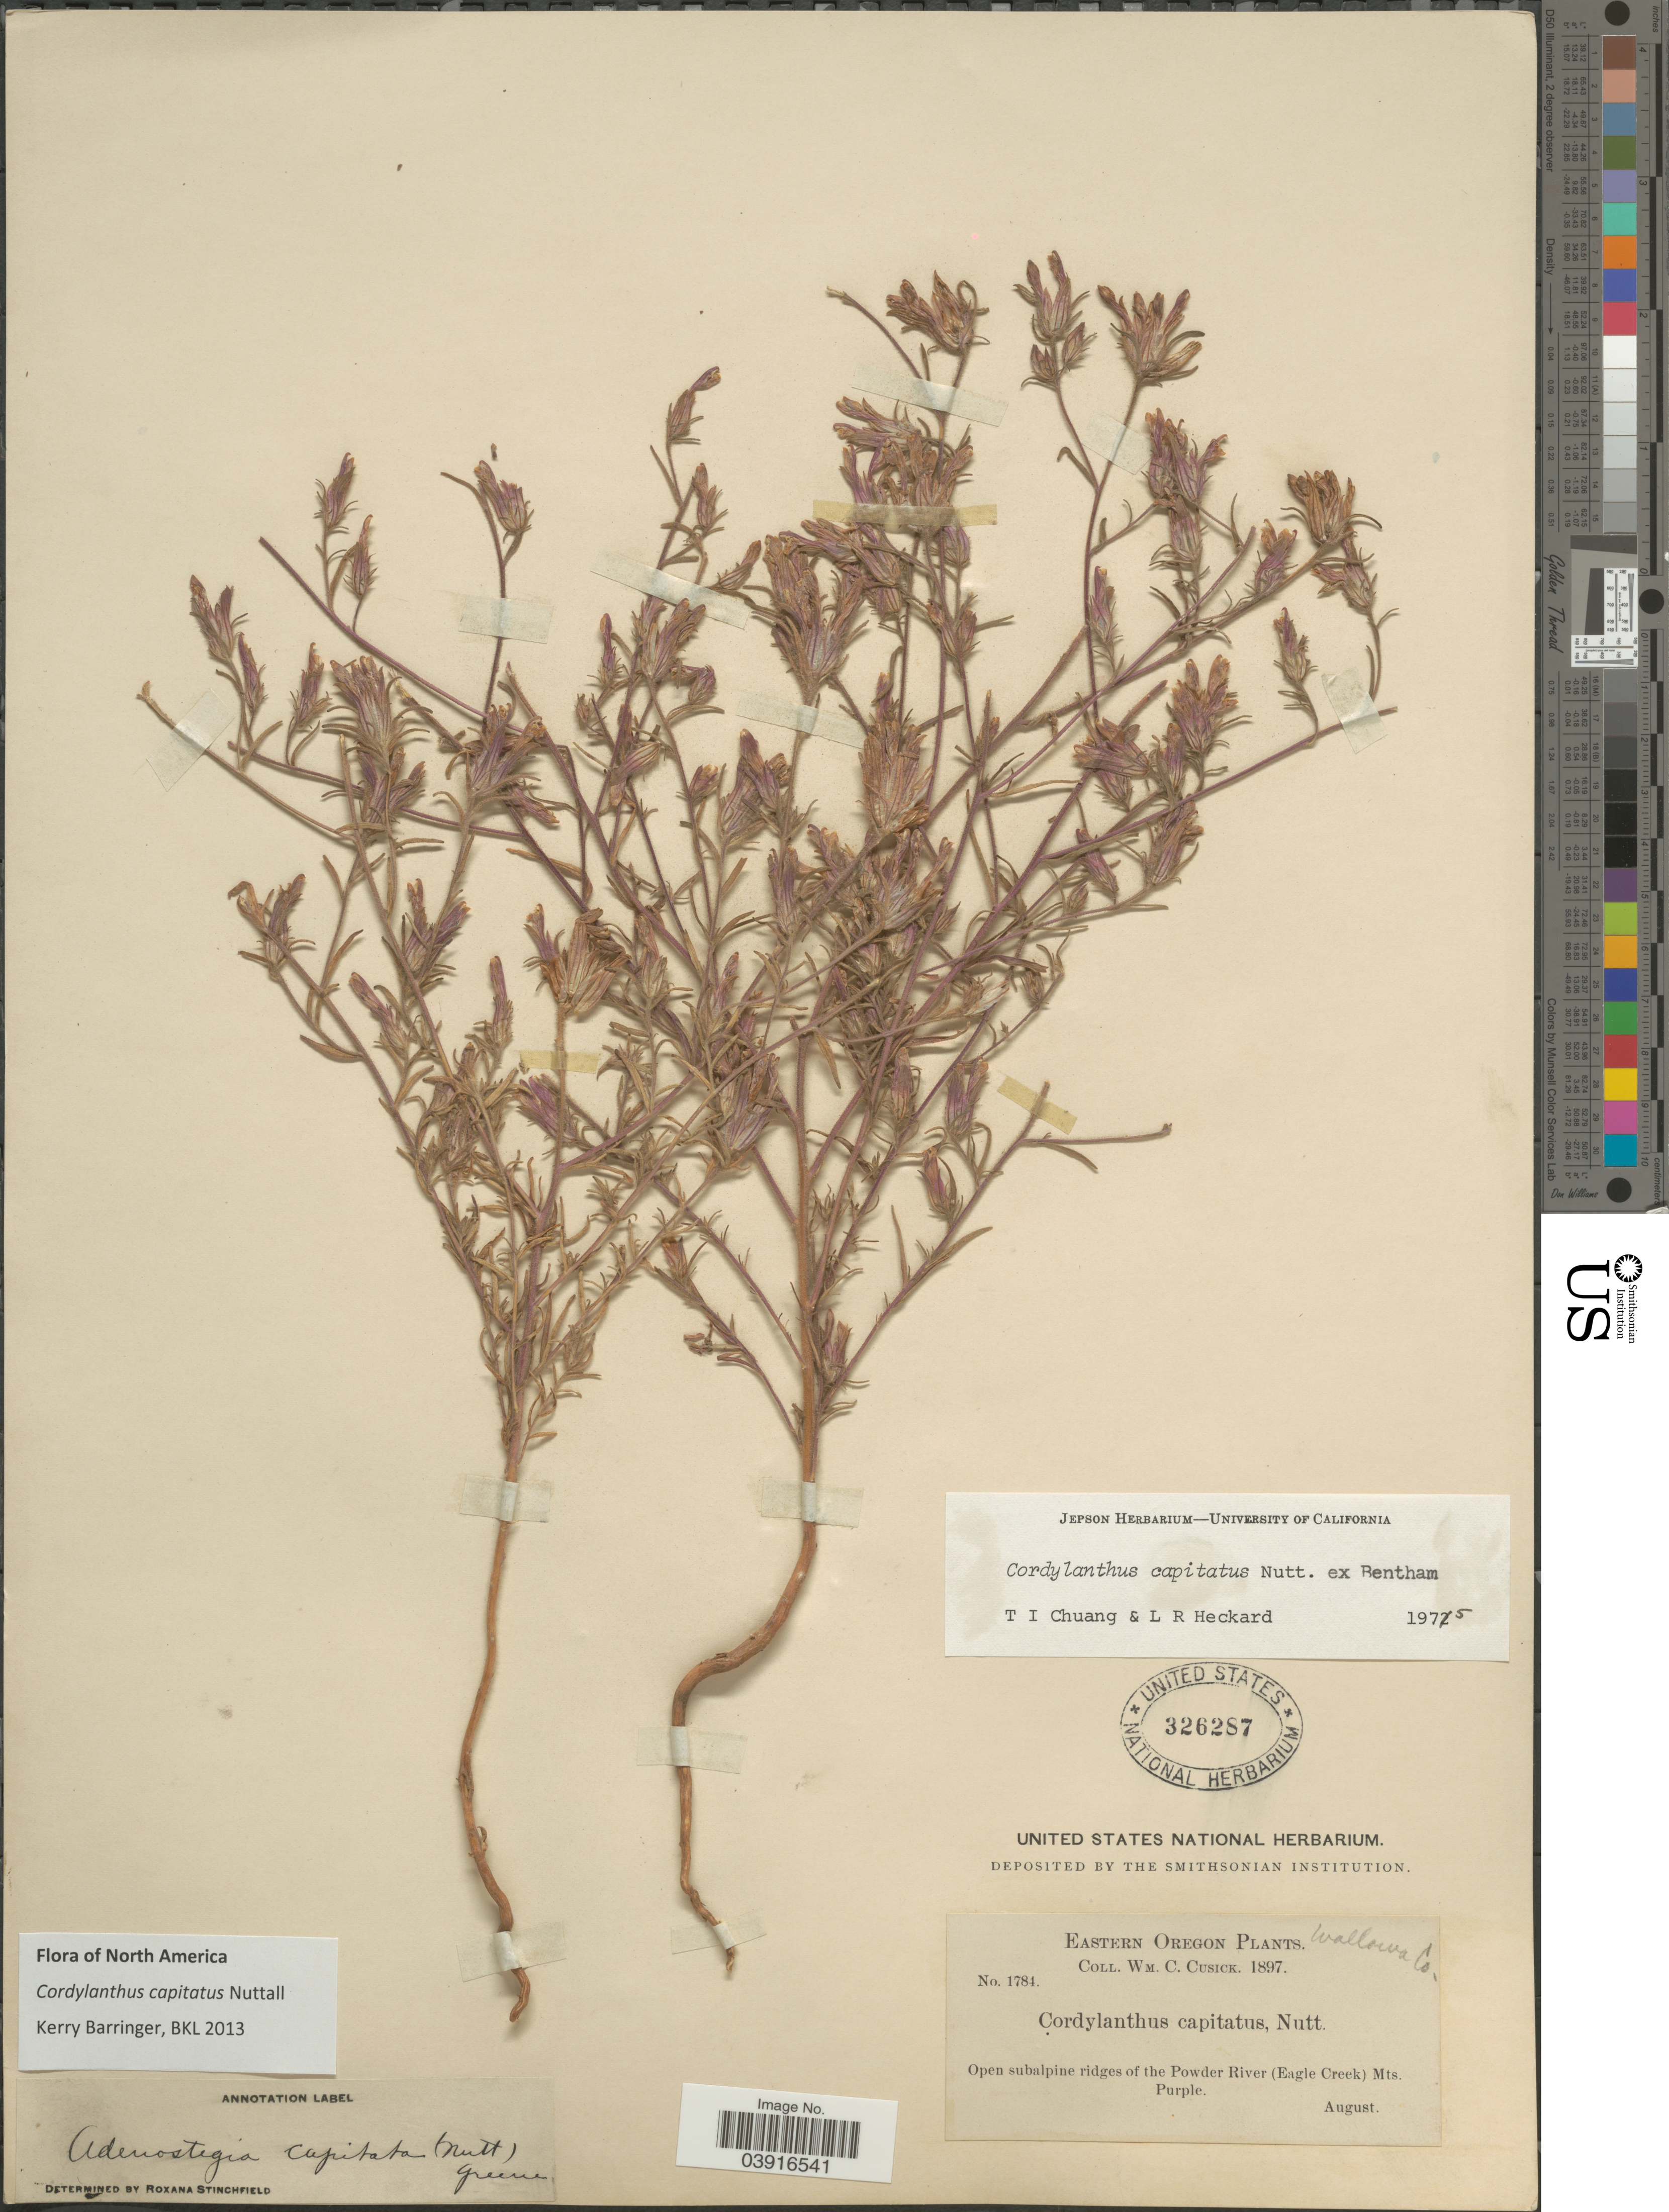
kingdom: Plantae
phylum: Tracheophyta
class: Magnoliopsida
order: Lamiales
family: Orobanchaceae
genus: Cordylanthus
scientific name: Cordylanthus capitatus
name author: Nutt. ex Benth.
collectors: W. C. Cusick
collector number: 1784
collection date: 1897-08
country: United States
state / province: Oregon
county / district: Wallowa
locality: Eastern Oregon. Wallowa Co. Ridges of the Powder River (Eagle Creek) Mts. Purple.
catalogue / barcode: US 326287